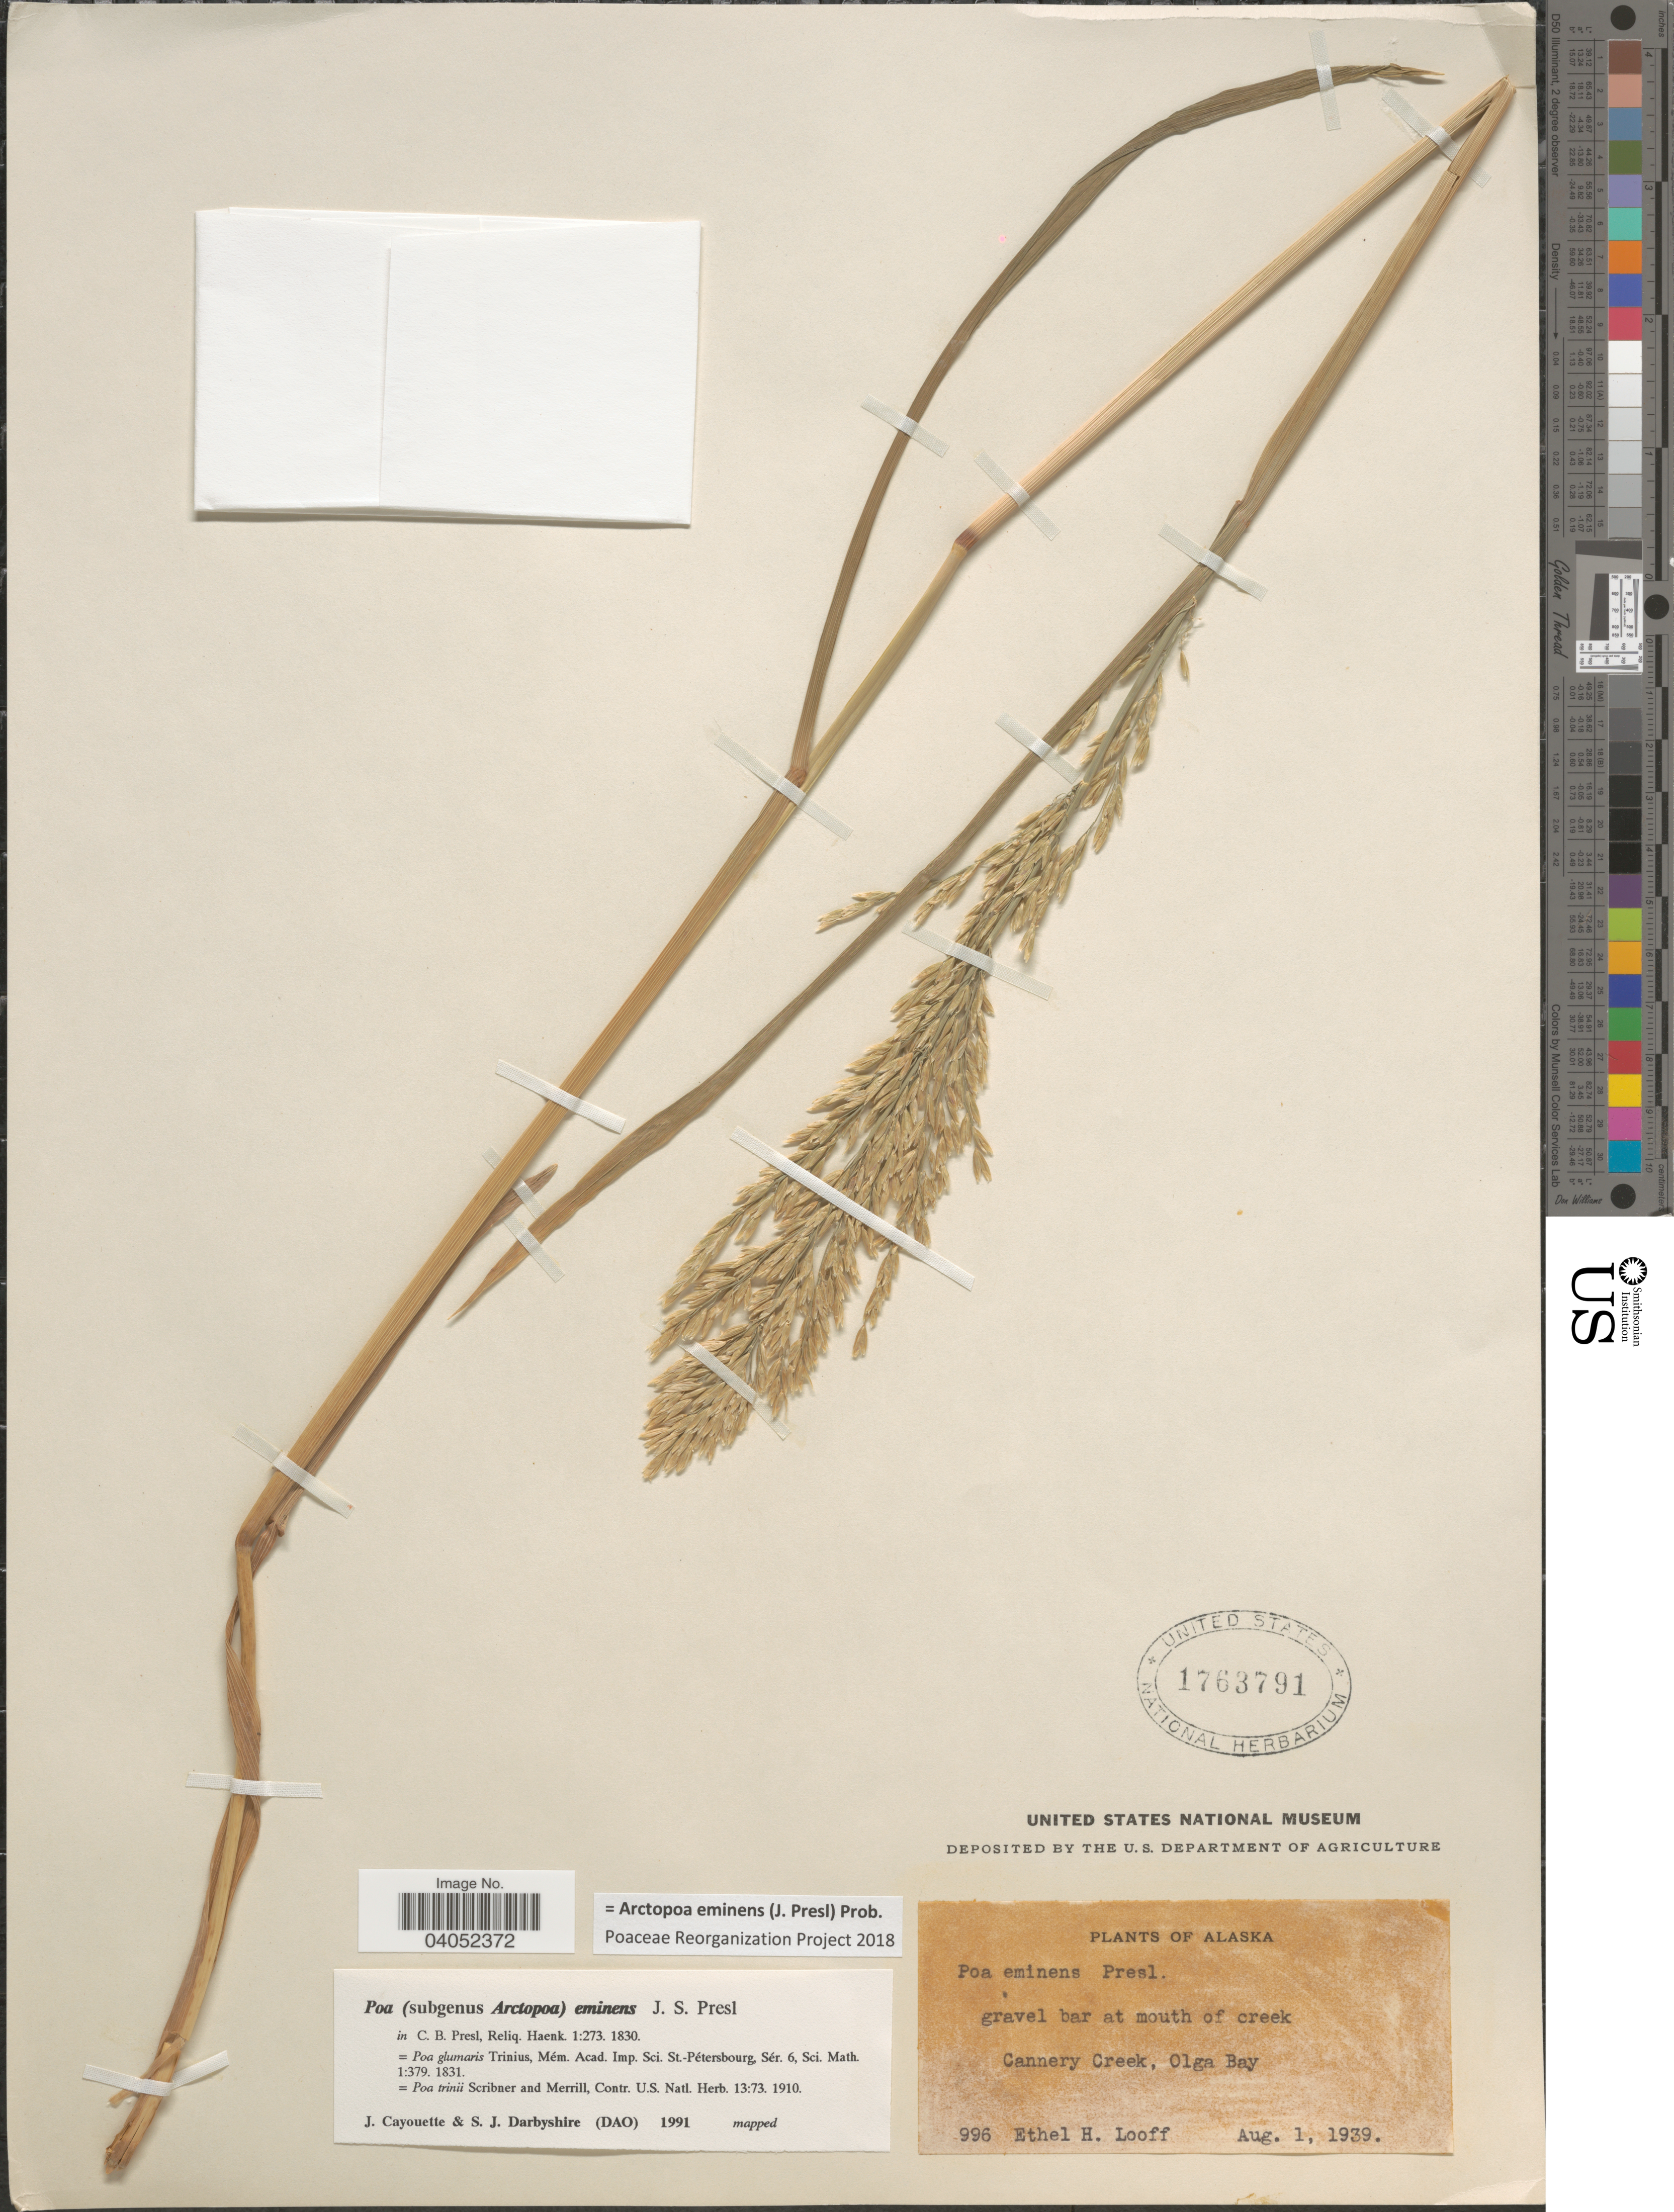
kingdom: Plantae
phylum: Tracheophyta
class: Liliopsida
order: Poales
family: Poaceae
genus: Arctopoa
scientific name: Arctopoa eminens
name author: (J. Presl) Prob.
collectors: E. Looff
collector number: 996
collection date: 1939-08-01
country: United States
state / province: Alaska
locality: At mouth of creek, Cannery Creek, Olga Bay.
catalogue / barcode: US 1763791